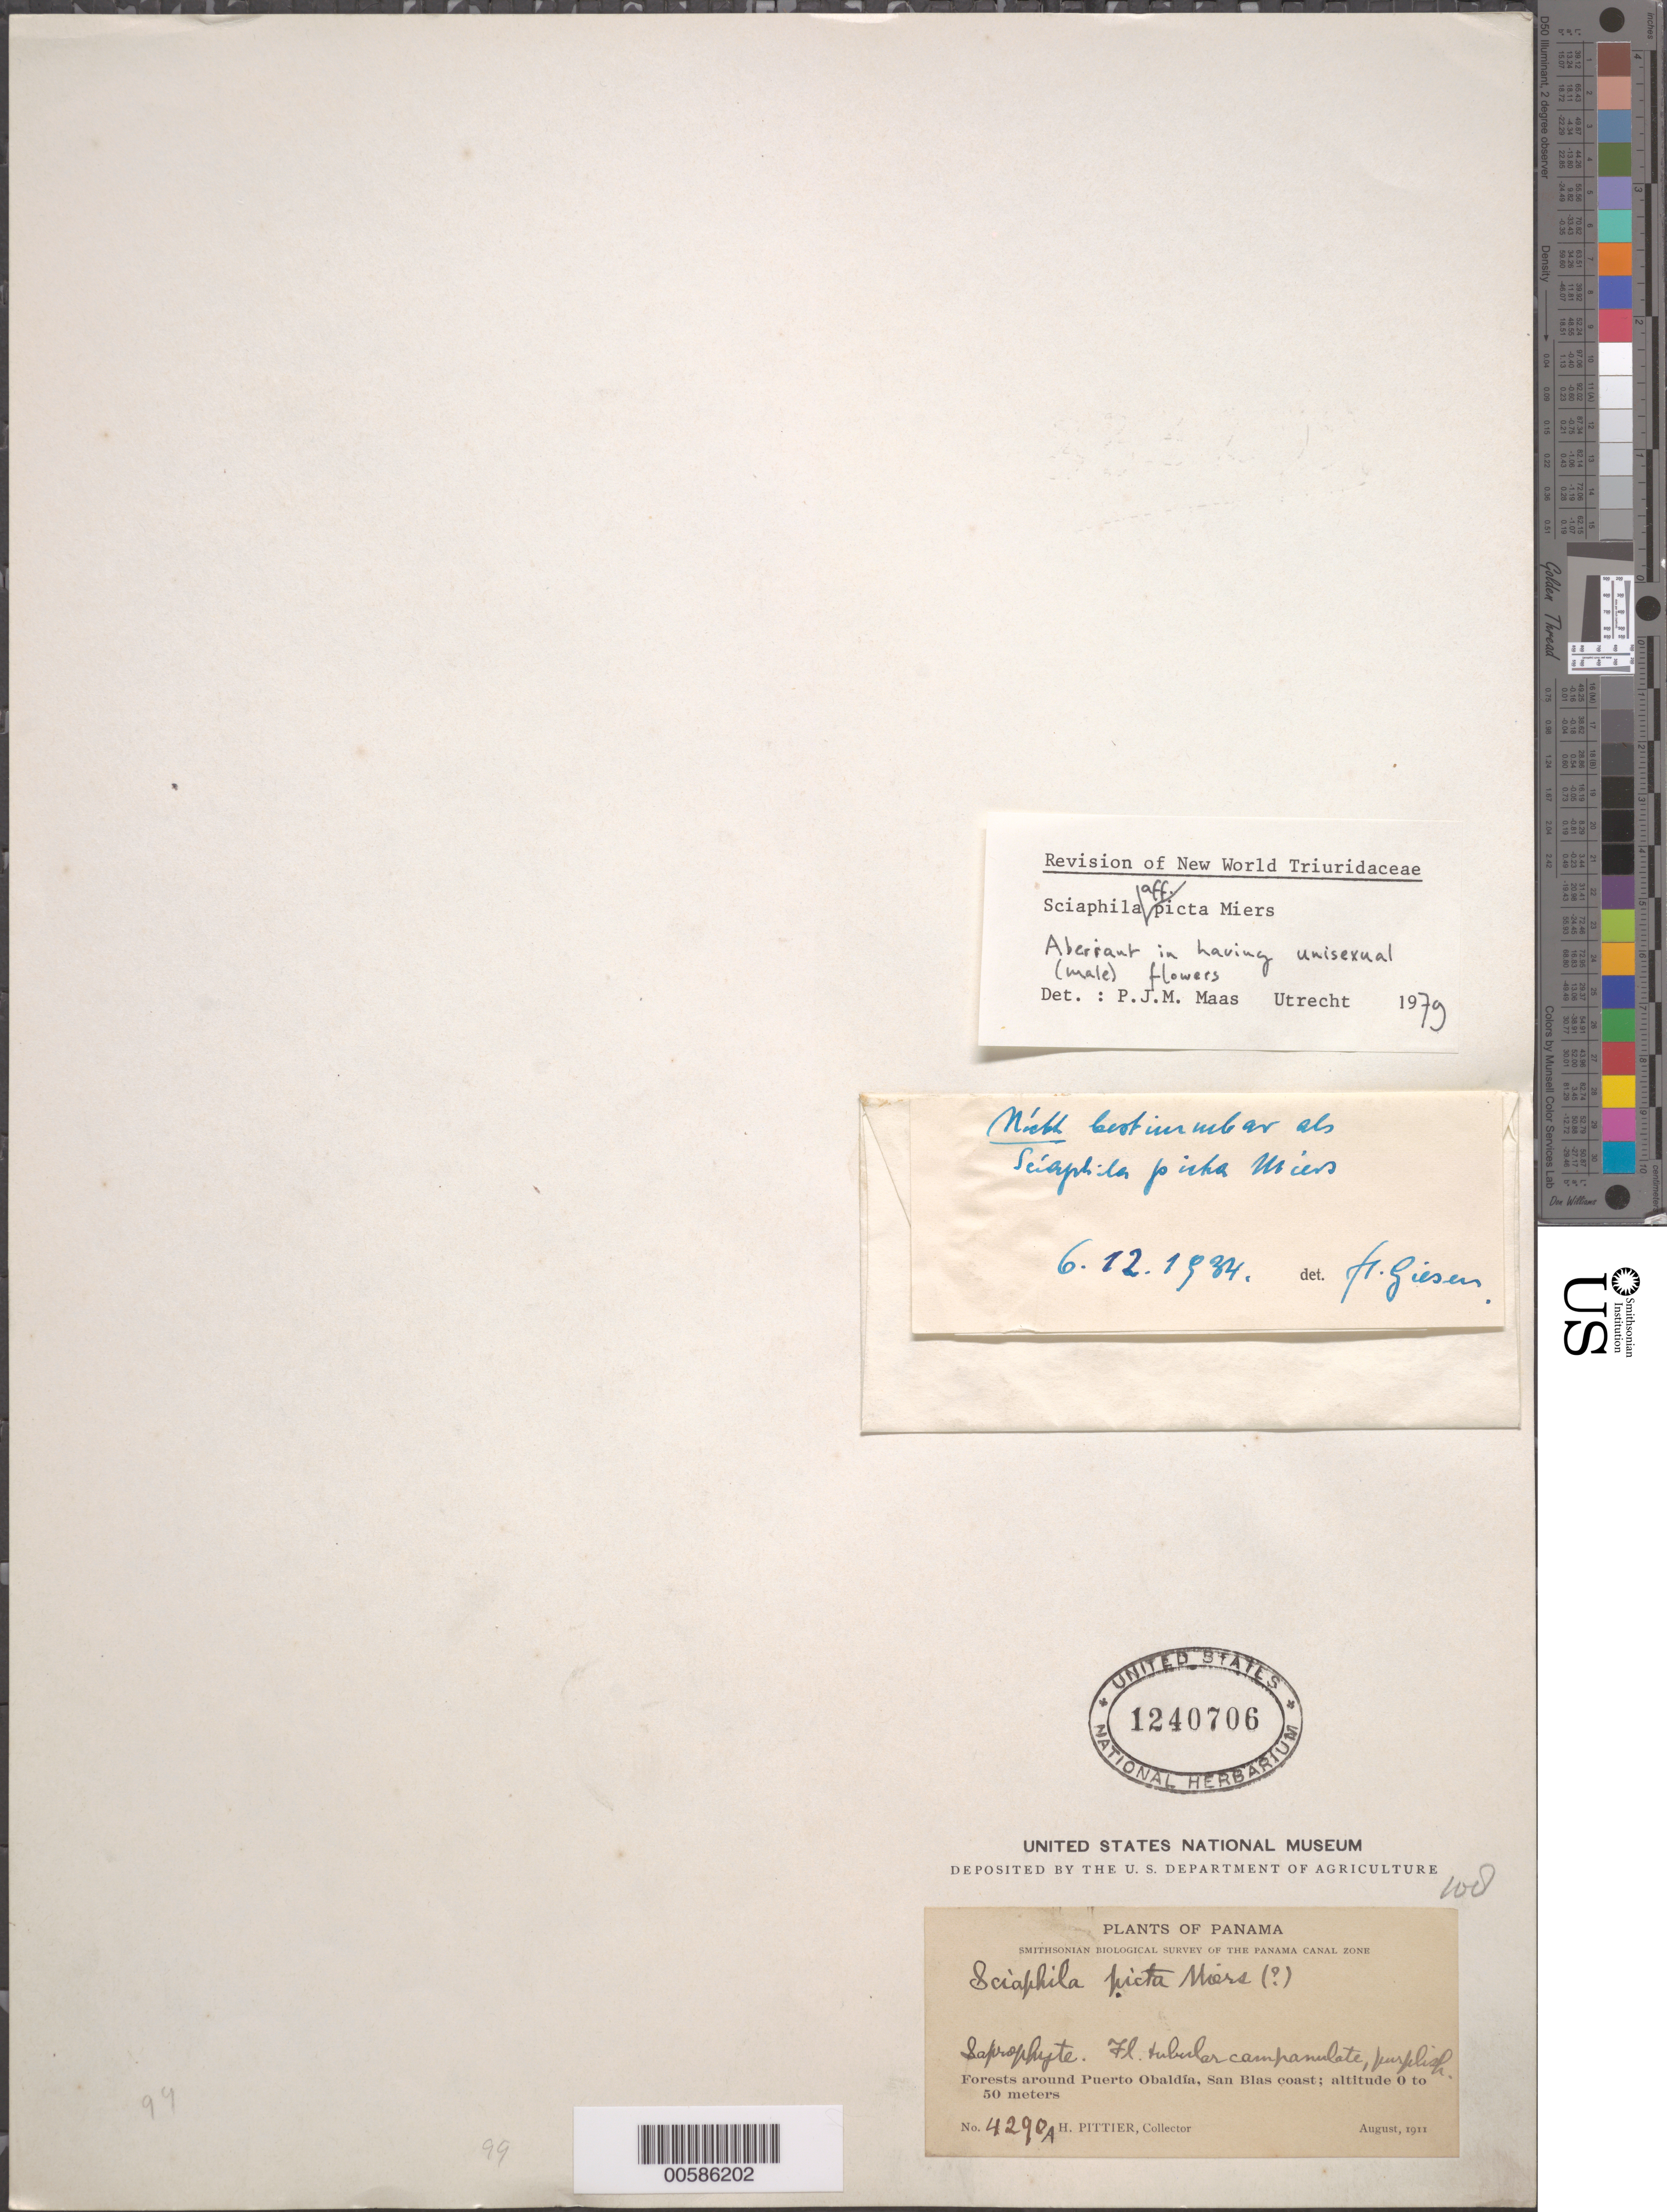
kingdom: Plantae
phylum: Tracheophyta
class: Liliopsida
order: Pandanales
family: Triuridaceae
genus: Sciaphila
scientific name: Sciaphila picta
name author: Miers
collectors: H. F. Pittier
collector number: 4290a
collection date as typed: Aug 1911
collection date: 1911-08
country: Panama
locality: Puerto Obaldia, San Blas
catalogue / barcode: US 1240706